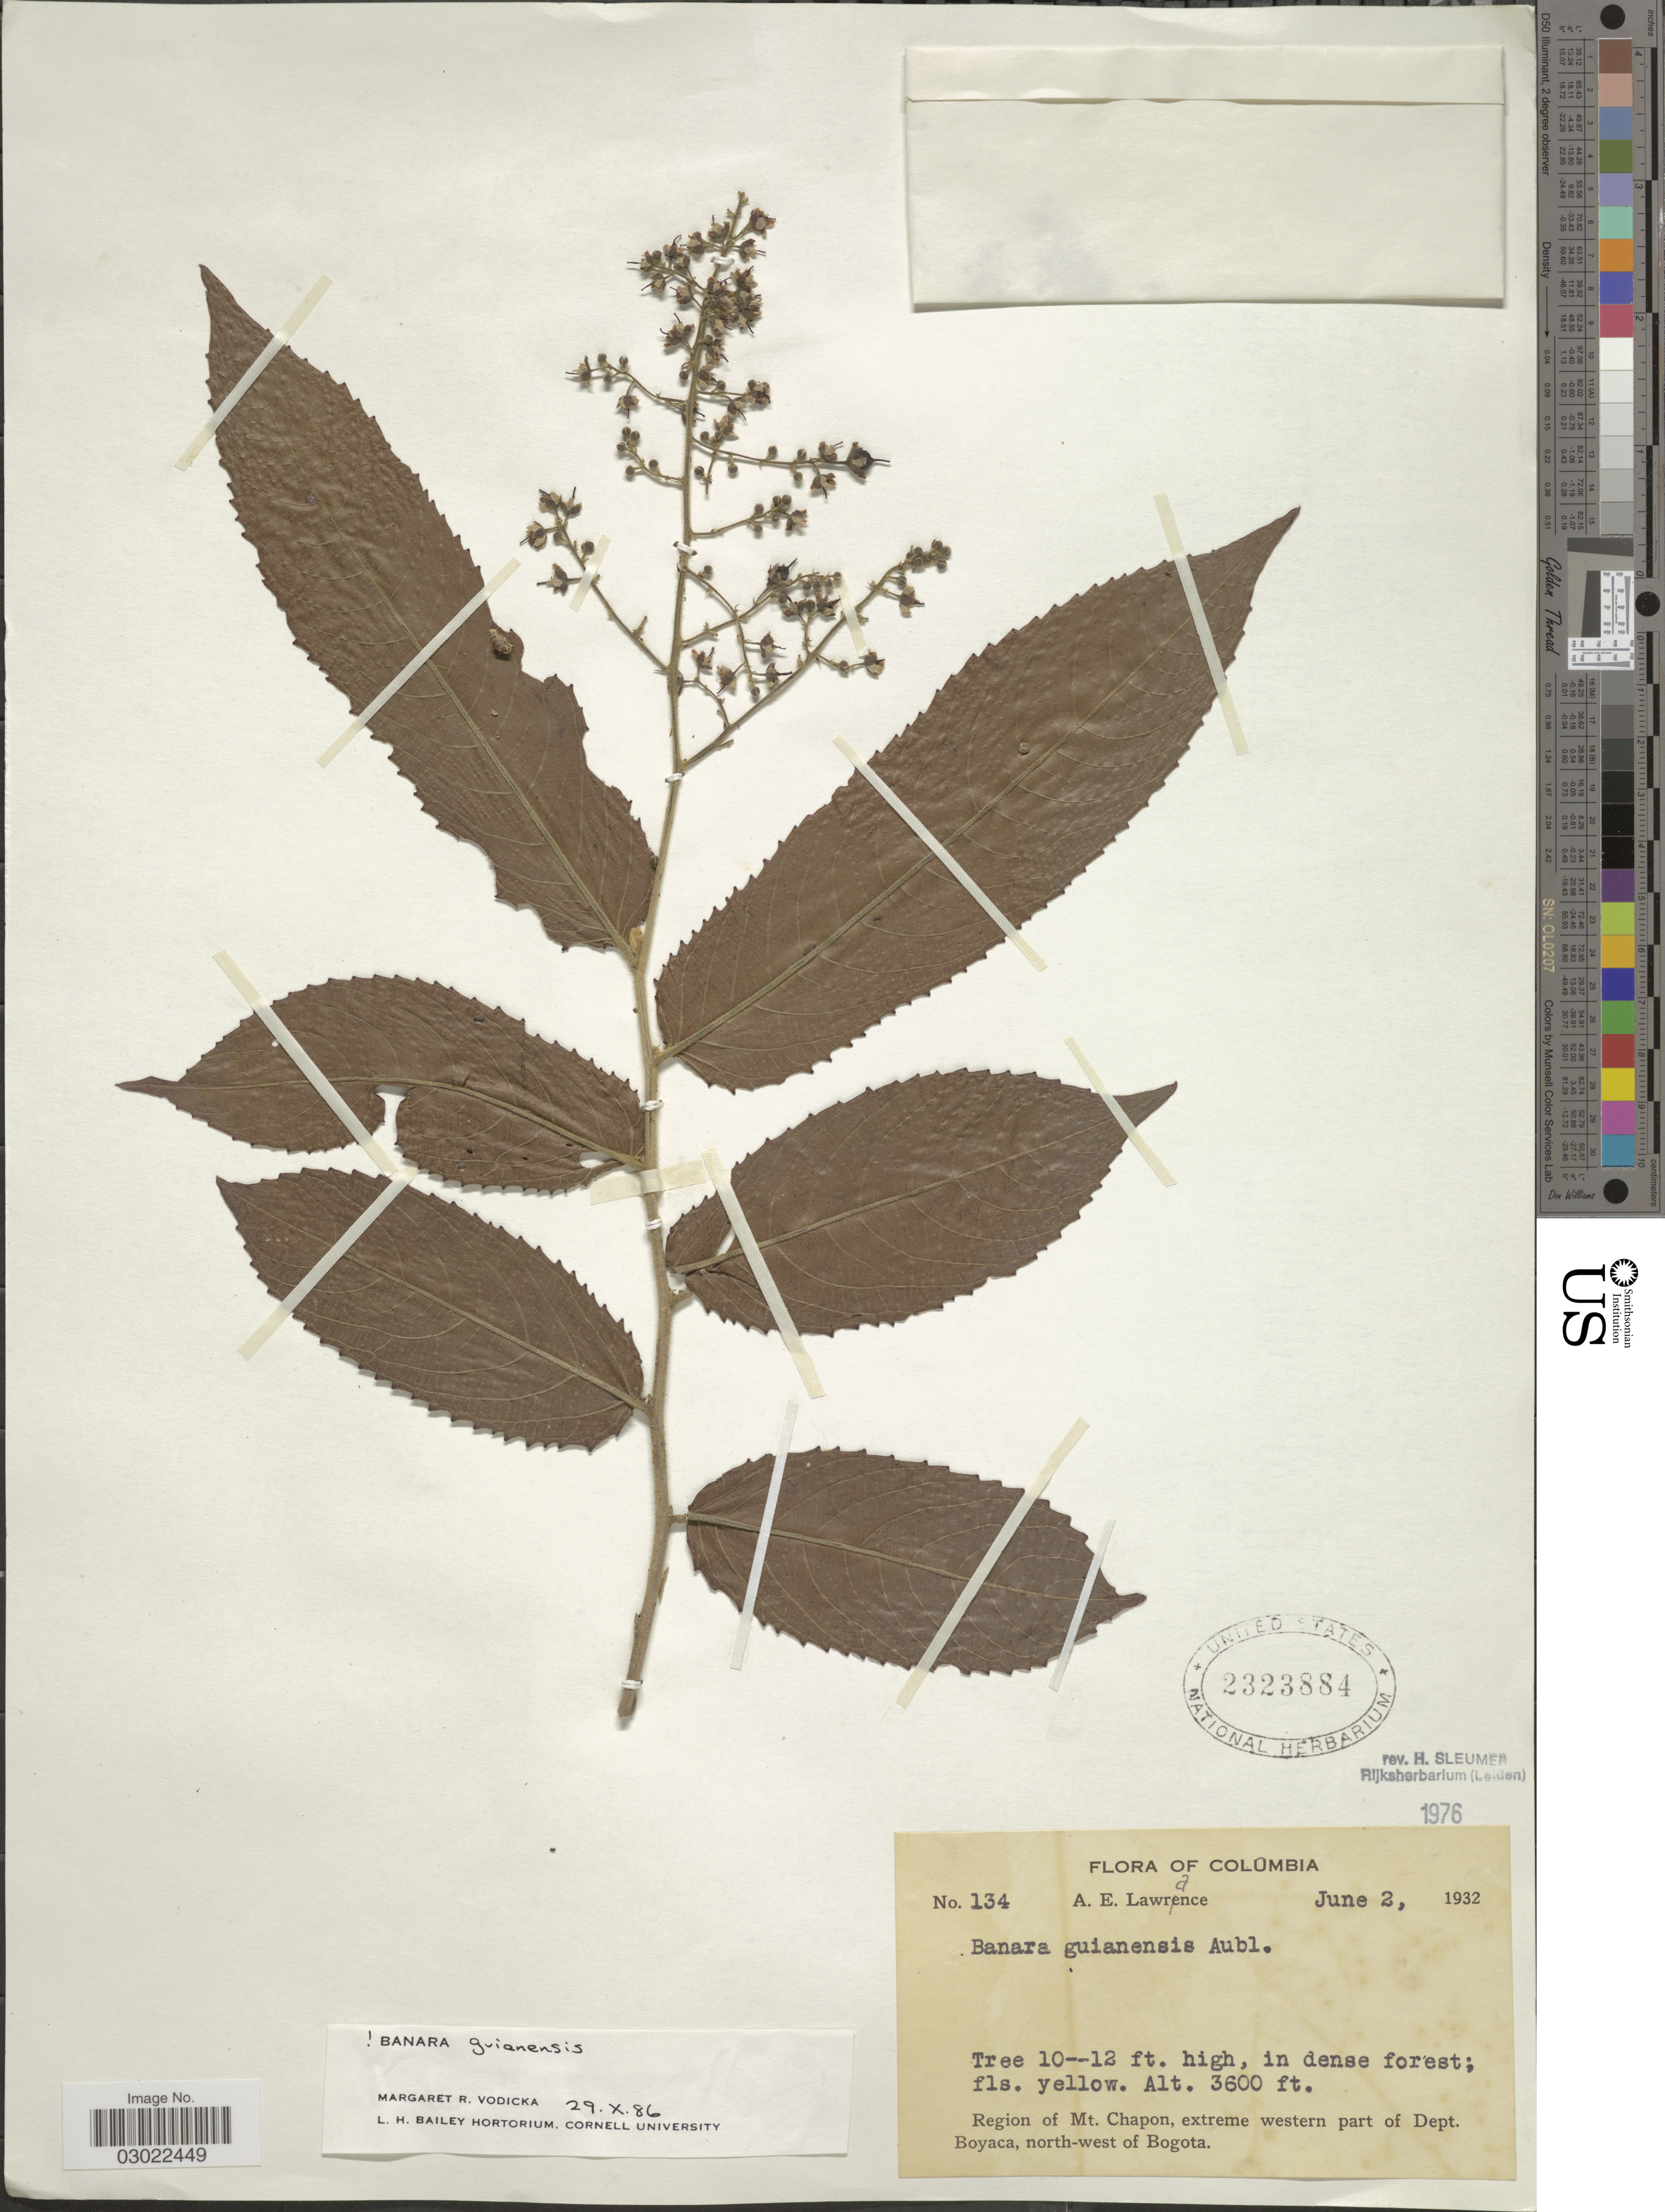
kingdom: Plantae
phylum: Tracheophyta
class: Magnoliopsida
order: Malpighiales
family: Salicaceae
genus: Banara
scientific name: Banara guianensis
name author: Aubl.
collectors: A. Lawrance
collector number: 134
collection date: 1932-06-02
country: Colombia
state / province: Boyacá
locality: Region of Mt. Chapon, extreme western part of Dept. Boyaca, north-west of Bogota.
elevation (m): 1097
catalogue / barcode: US 2323884